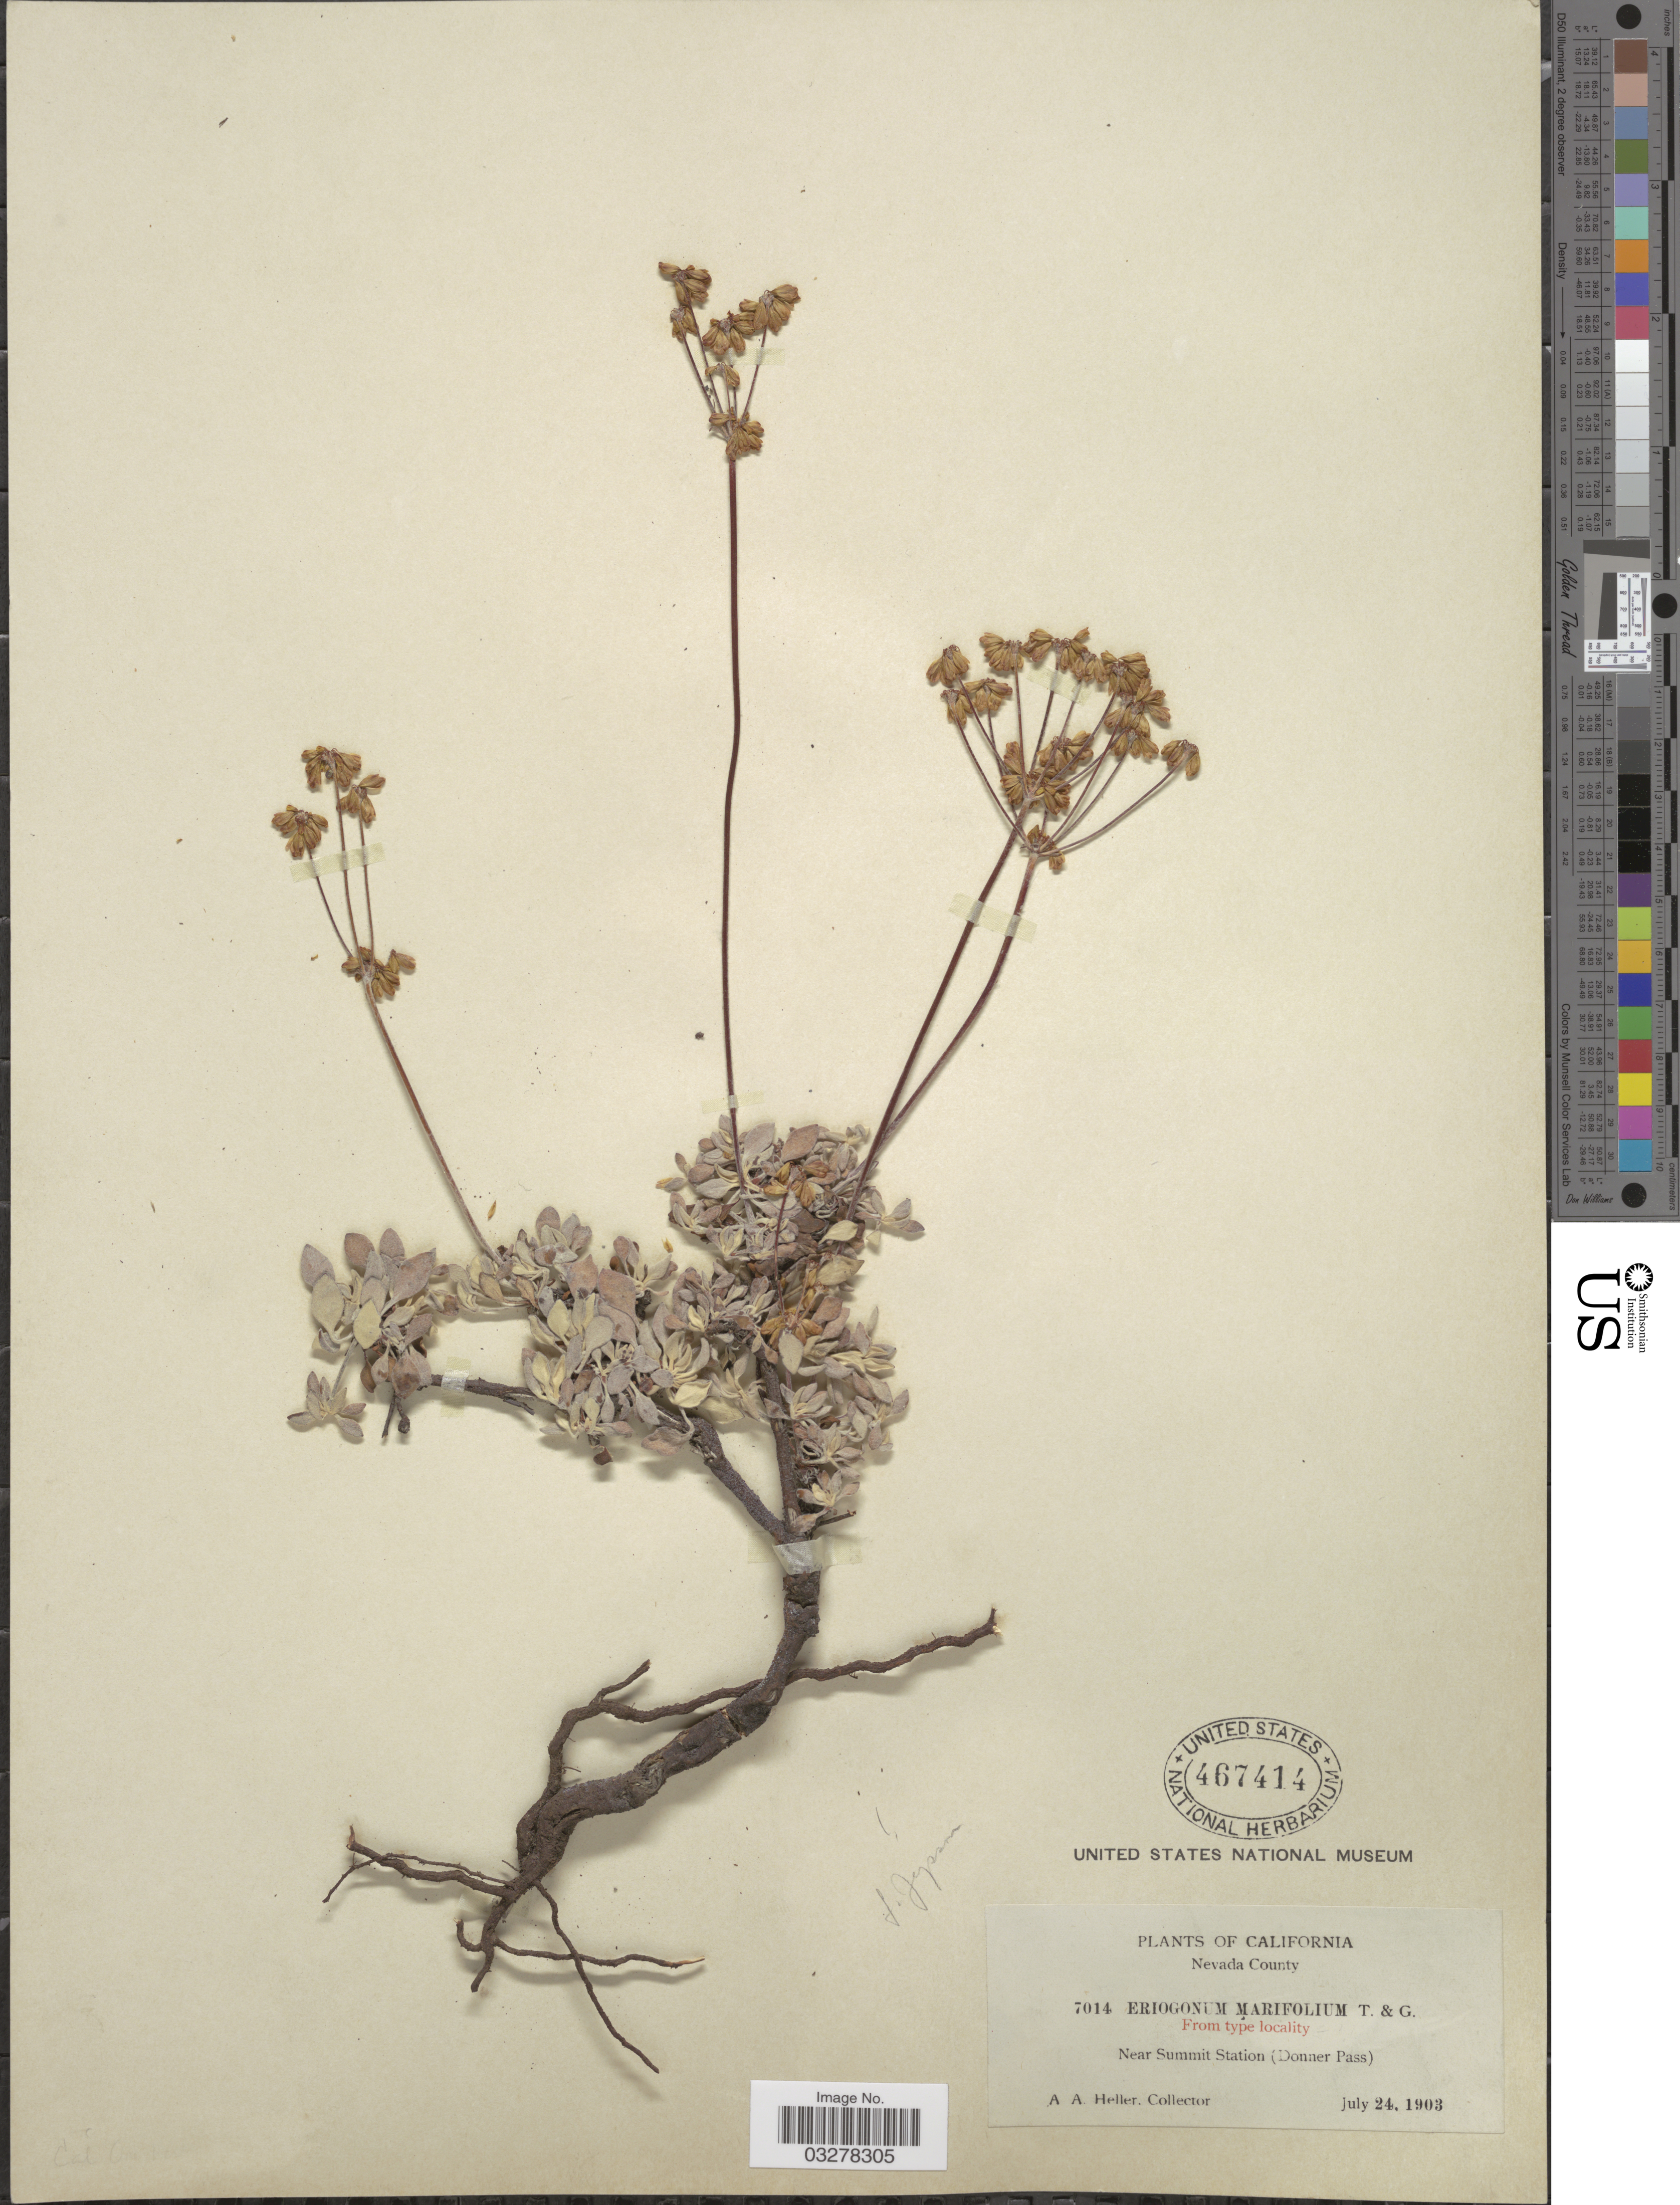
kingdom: Plantae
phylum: Tracheophyta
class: Magnoliopsida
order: Caryophyllales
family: Polygonaceae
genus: Eriogonum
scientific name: Eriogonum marifolium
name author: Torr. & A. Gray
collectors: A. A. Heller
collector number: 7014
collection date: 1903-07-24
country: United States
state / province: California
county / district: Nevada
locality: Nevada County. Near Summit Station (Donner Pass).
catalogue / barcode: US 467414